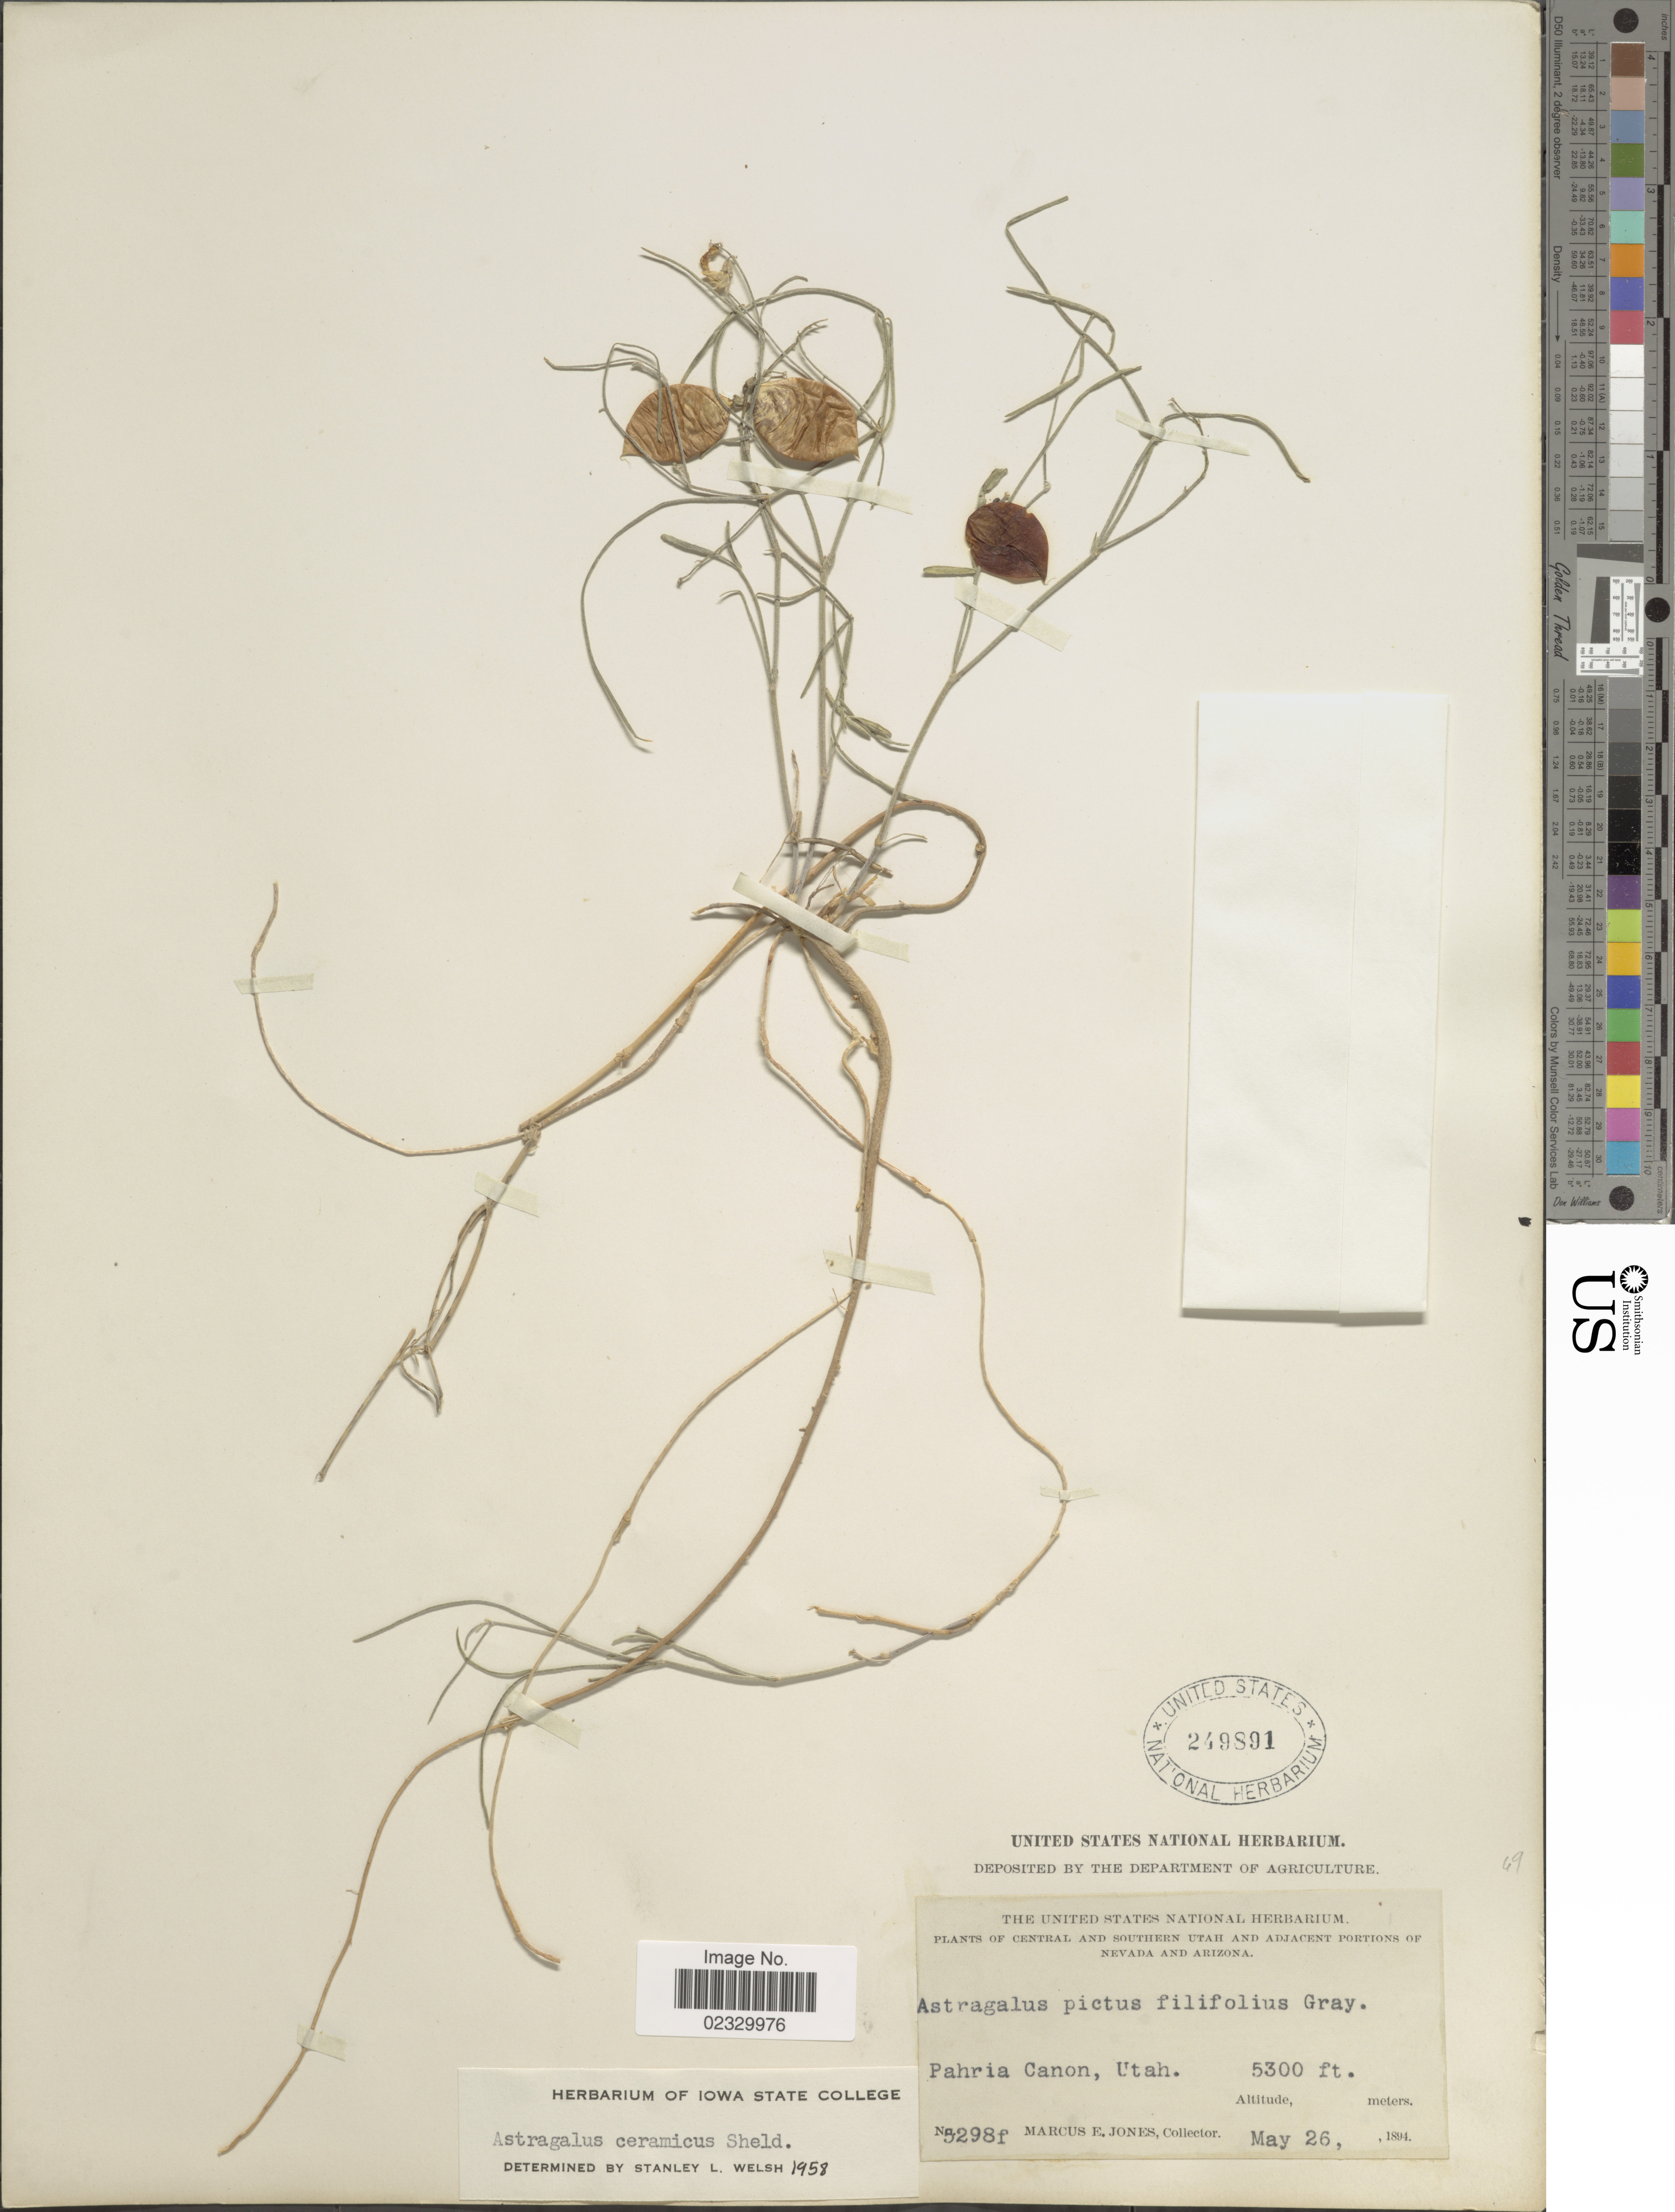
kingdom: Plantae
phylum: Tracheophyta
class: Magnoliopsida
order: Fabales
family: Fabaceae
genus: Astragalus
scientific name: Astragalus ceramicus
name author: E. Sheld.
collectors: M. E. Jones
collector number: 5298F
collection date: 1894-05-26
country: United States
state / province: Utah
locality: Central and southern Utah and adjacent portions of Nevada and Arizona. Pahria Canon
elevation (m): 1615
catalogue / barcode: US 247891